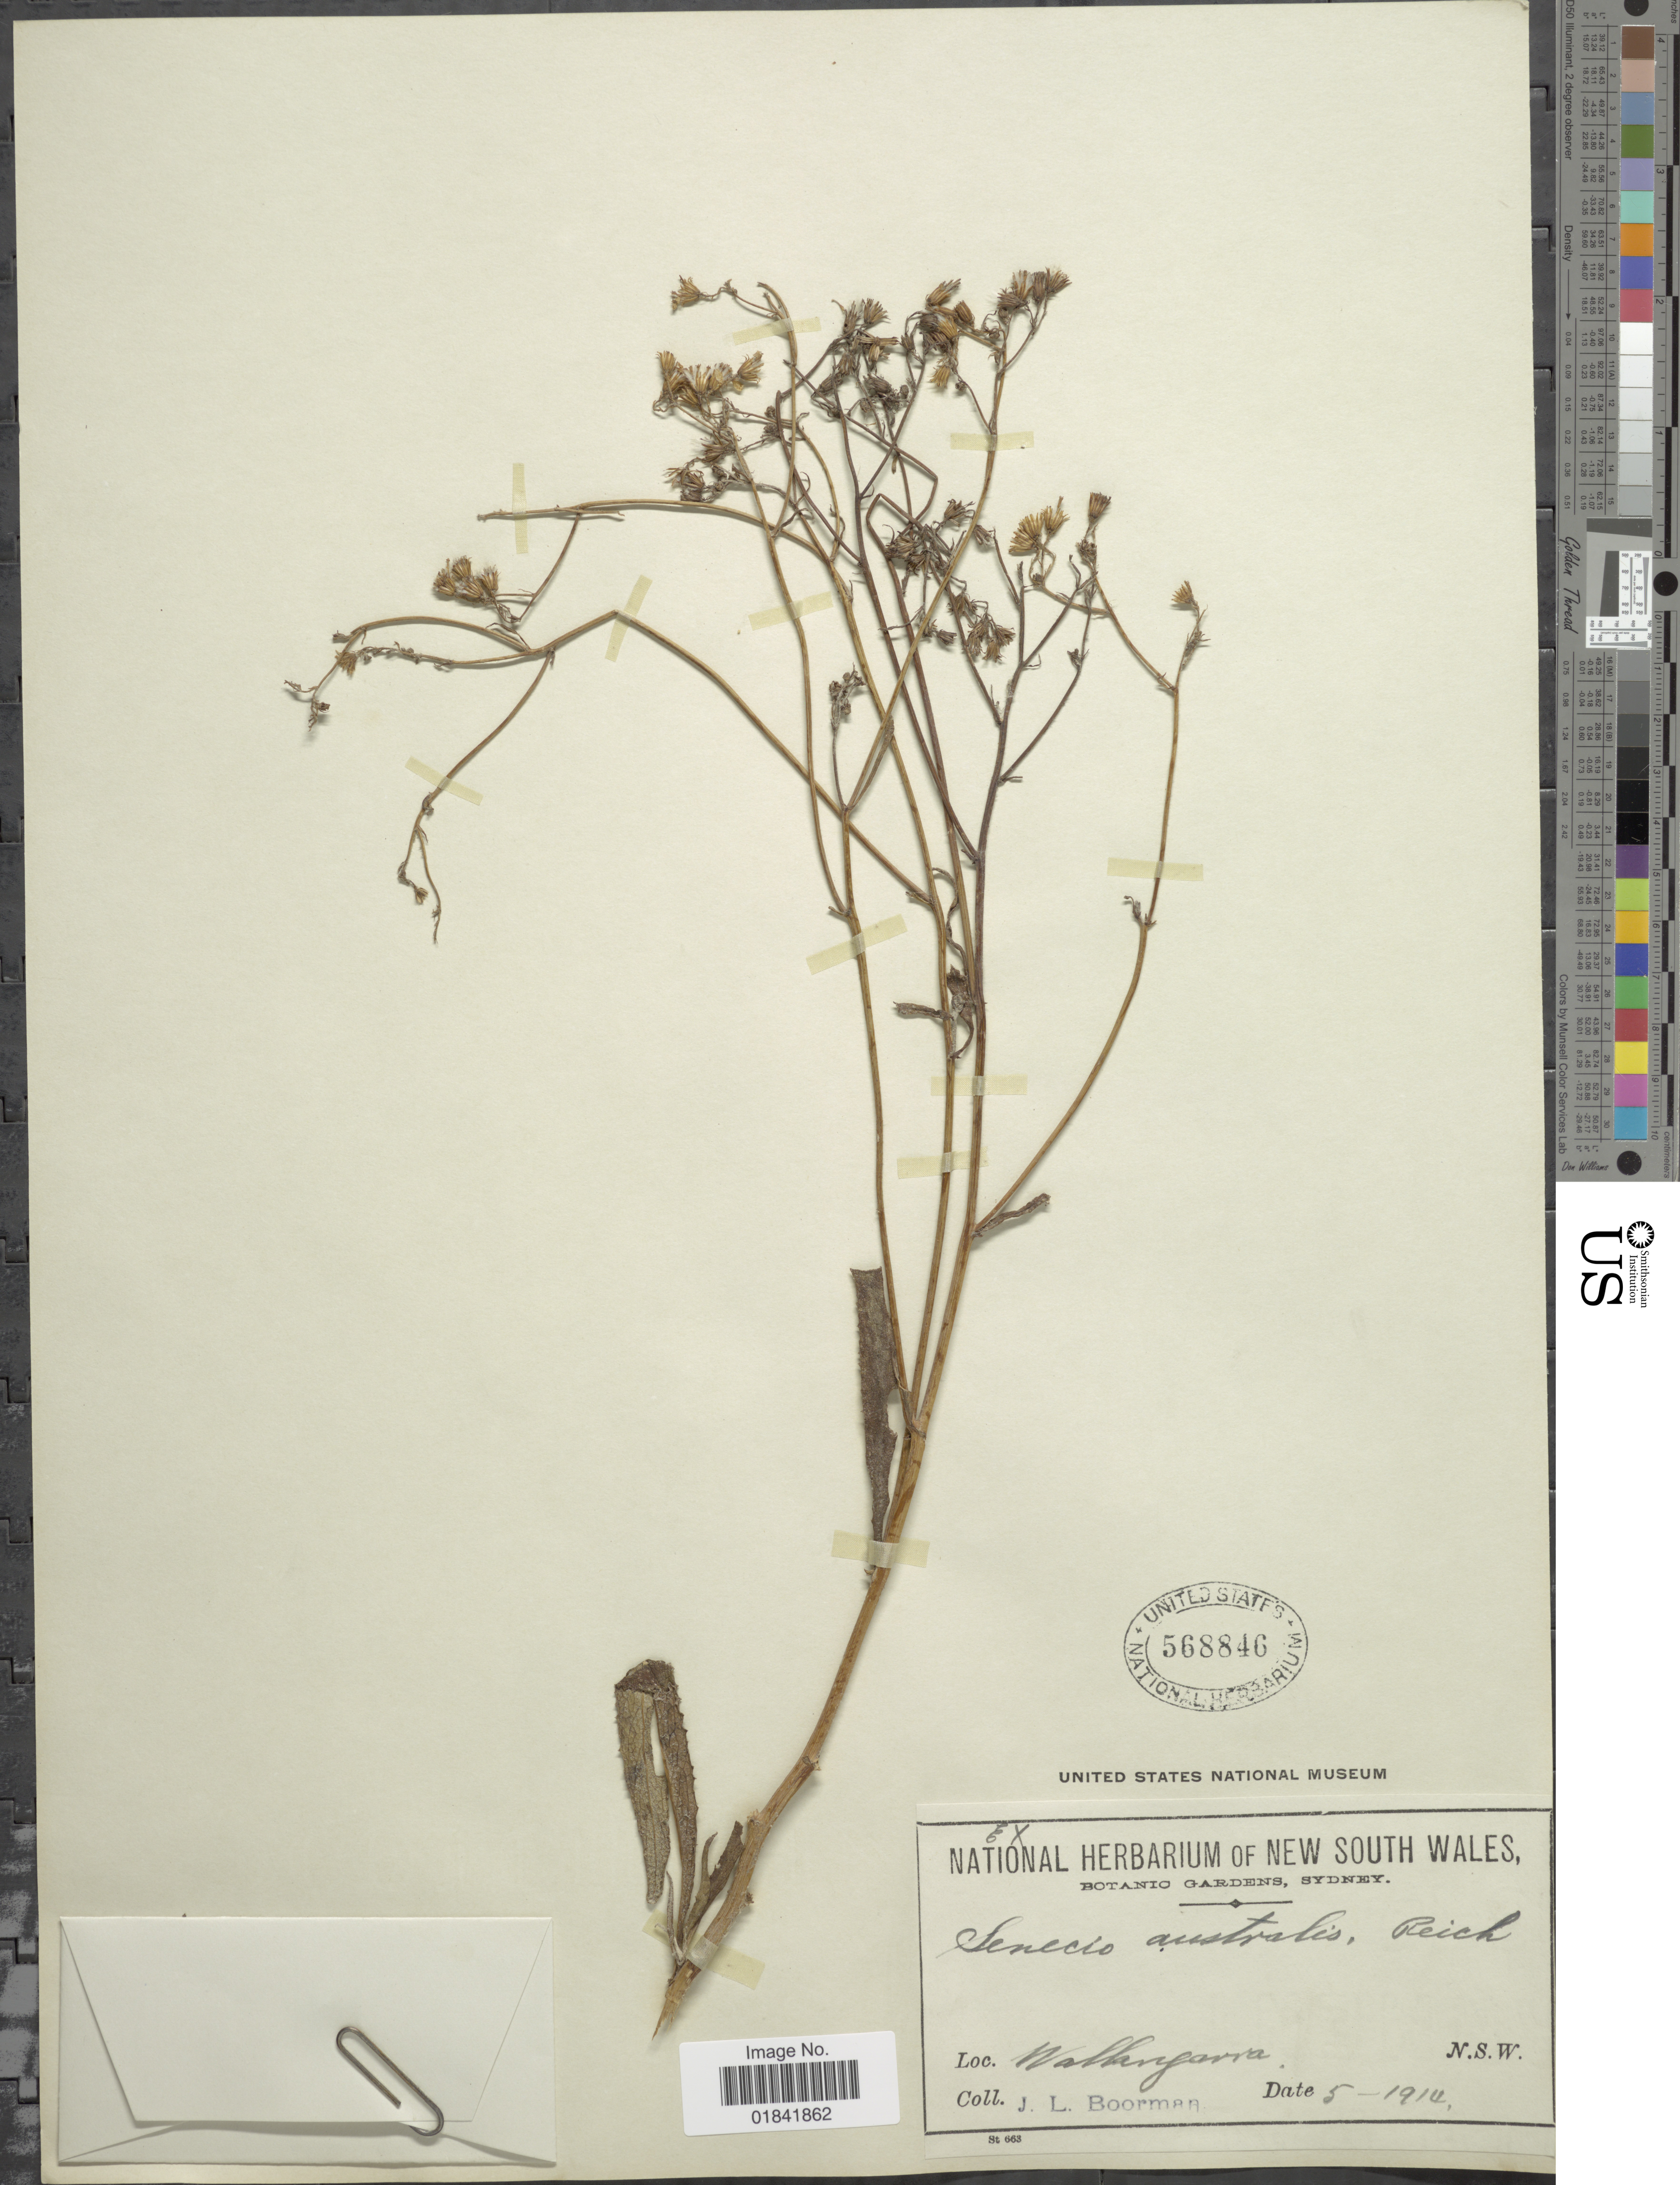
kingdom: Plantae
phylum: Tracheophyta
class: Magnoliopsida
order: Asterales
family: Asteraceae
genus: Senecio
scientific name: Senecio australis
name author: Willd.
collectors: J. Boorman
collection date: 1914-05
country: Australia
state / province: New South Wales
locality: Wallangarra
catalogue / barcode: US 568846